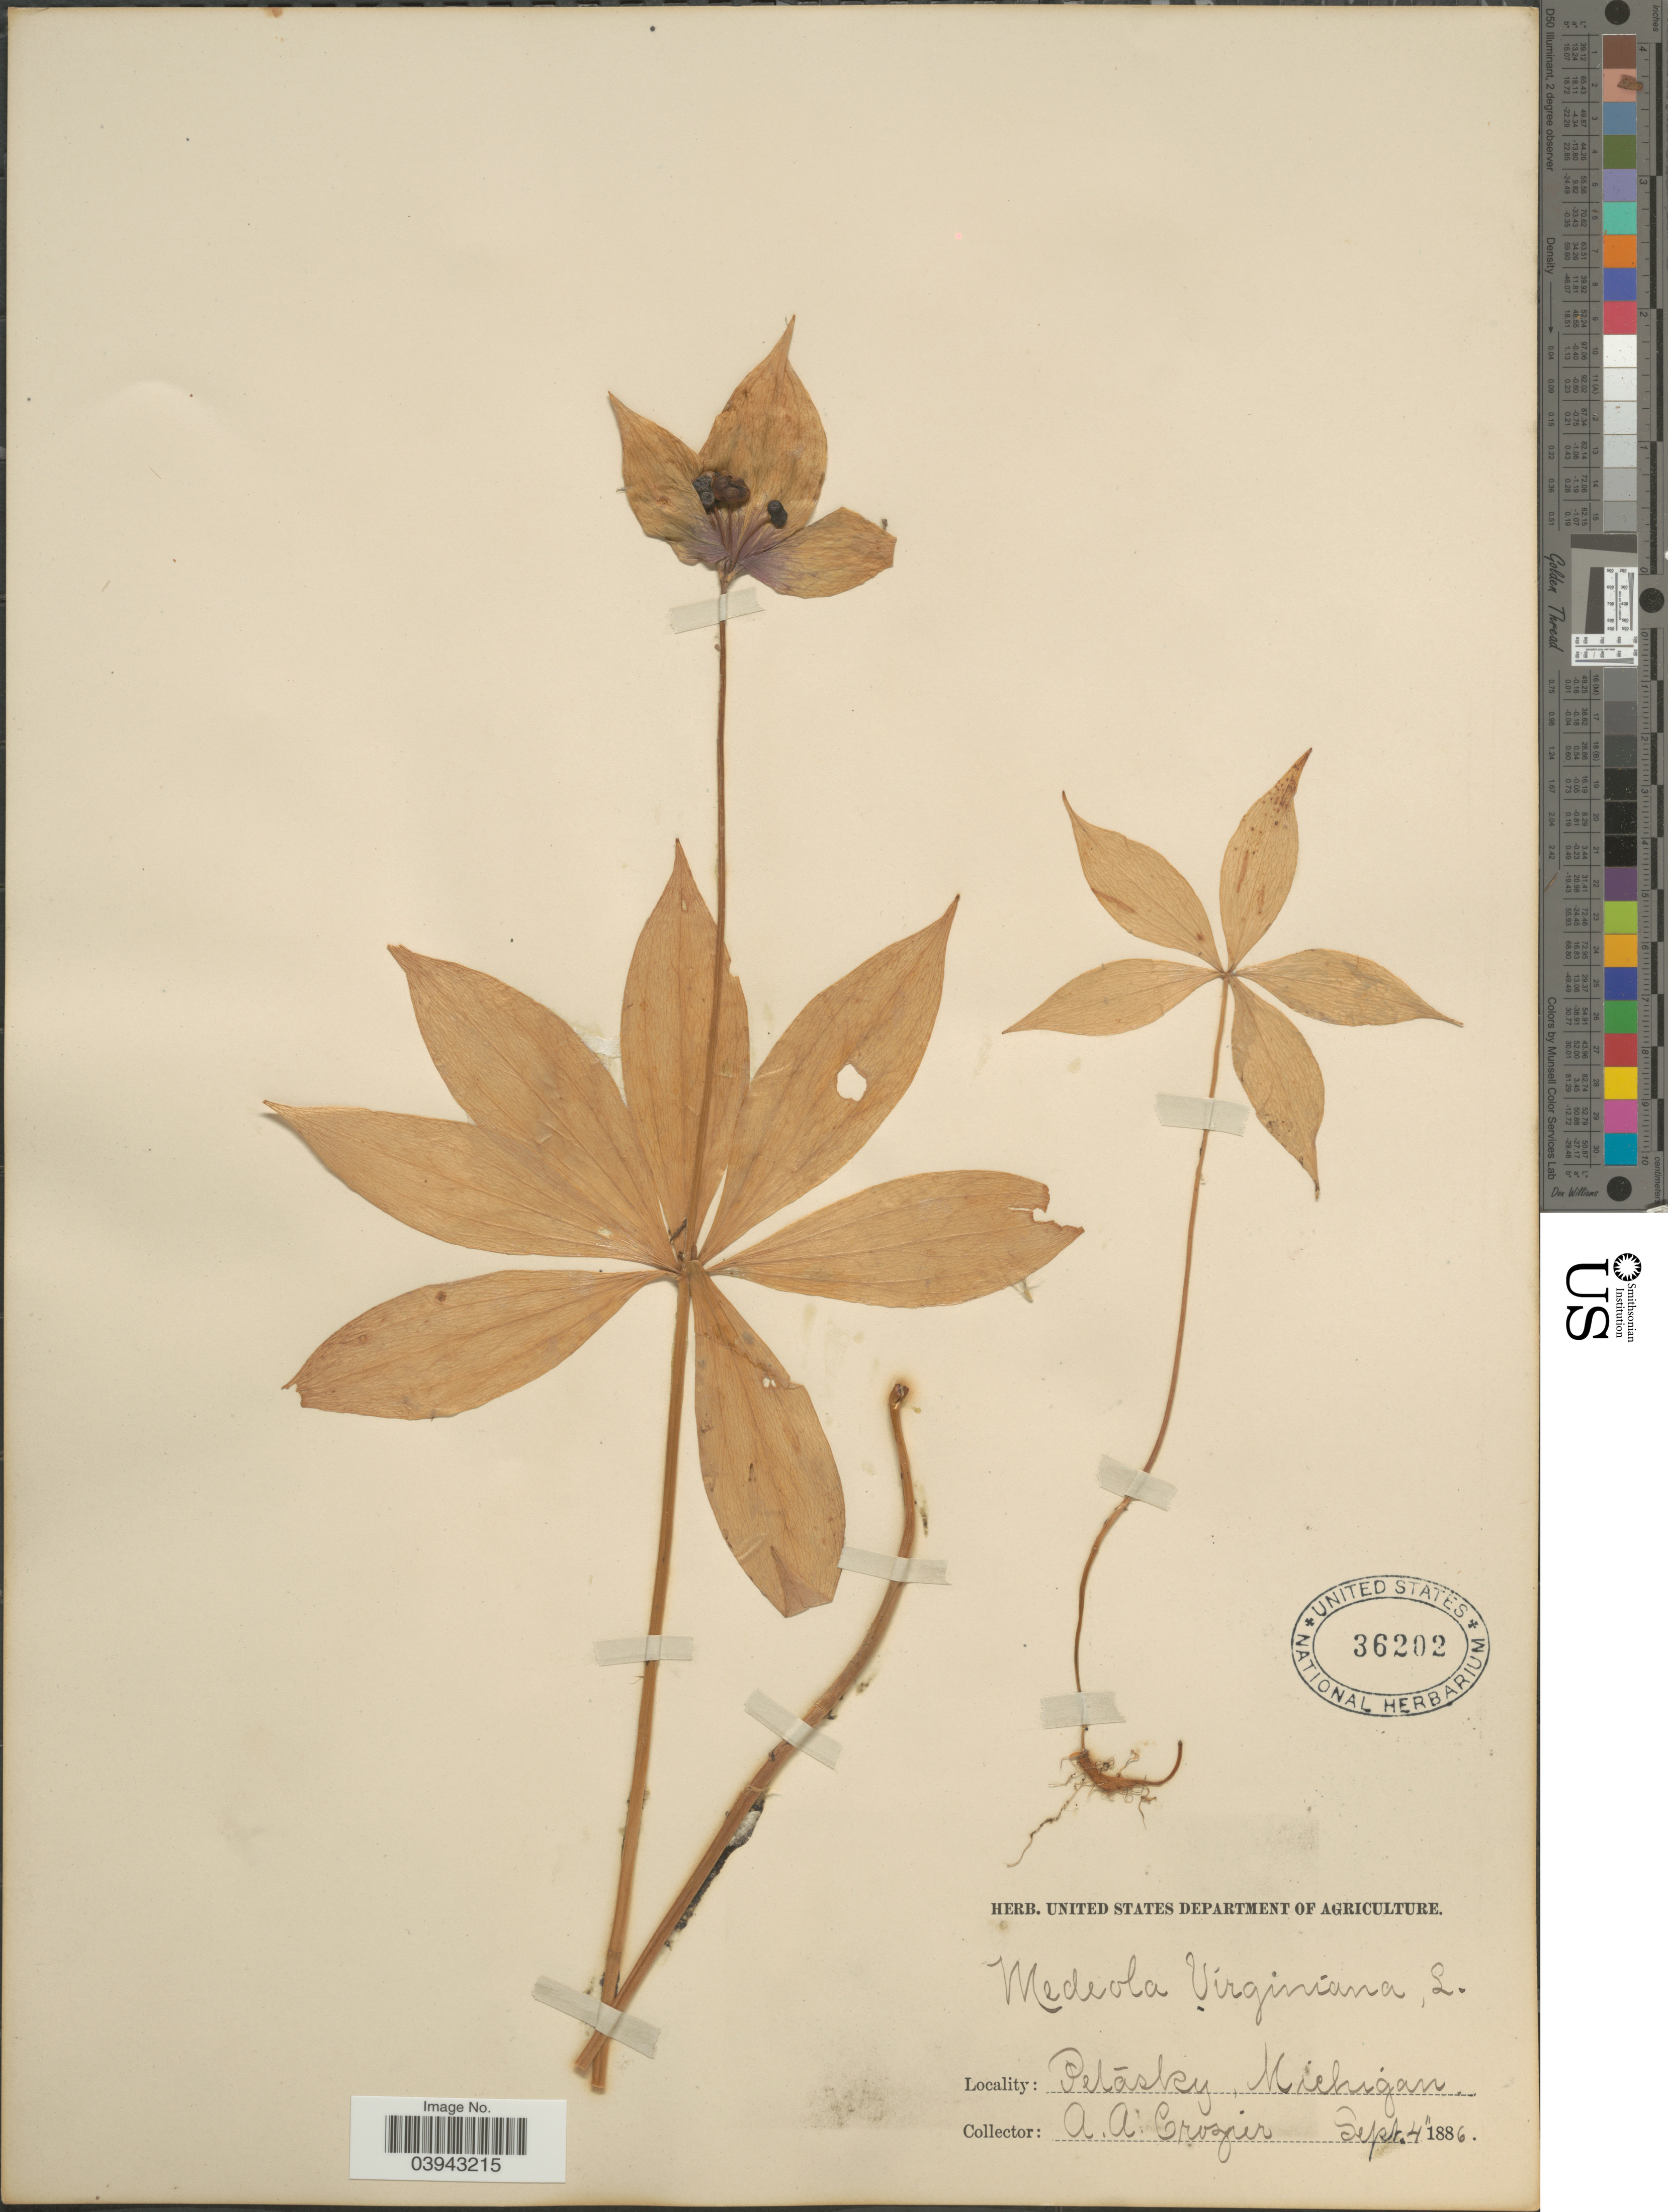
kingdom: Plantae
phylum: Tracheophyta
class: Liliopsida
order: Liliales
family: Liliaceae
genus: Medeola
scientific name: Medeola virginiana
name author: (L.) Desf.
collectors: A. Crozier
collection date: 1886-09-04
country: United States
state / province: Michigan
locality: Petasky.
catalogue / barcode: US 36202